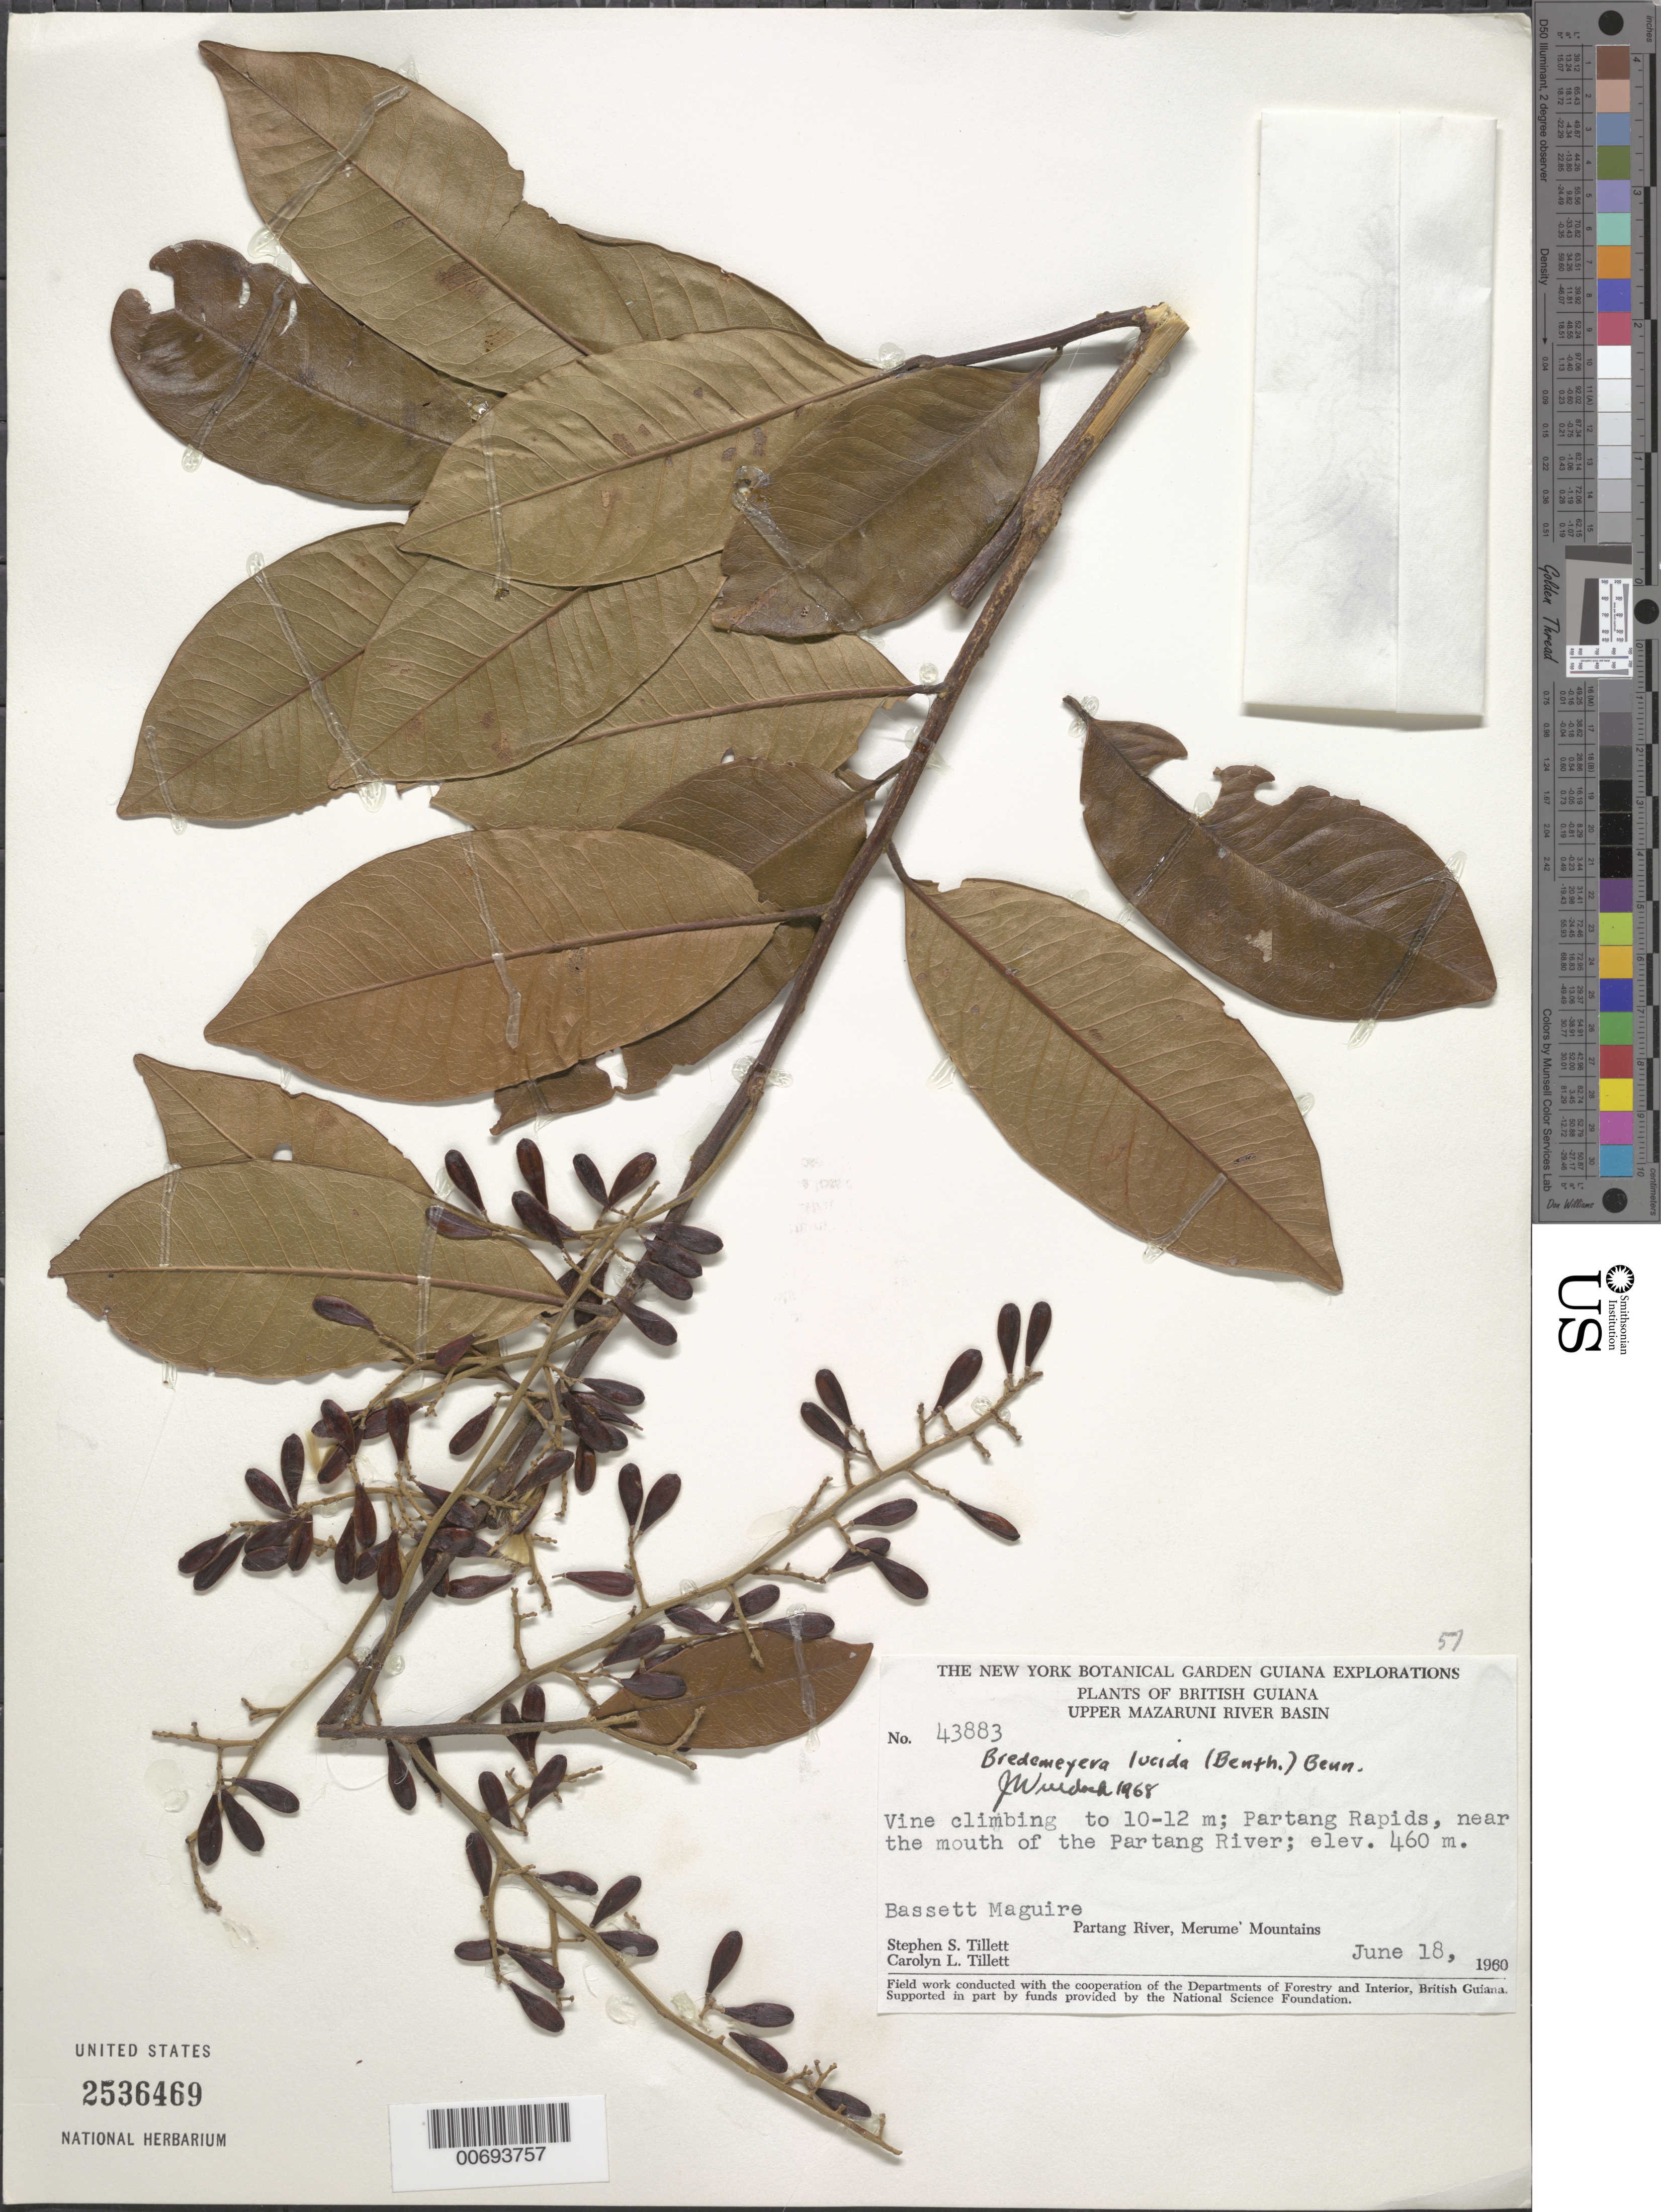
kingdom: Plantae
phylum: Tracheophyta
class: Magnoliopsida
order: Fabales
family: Polygalaceae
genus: Bredemeyera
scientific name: Bredemeyera lucida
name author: (Benth.) Klotzsch ex Hassk.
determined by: Wurdack, John J., (US), US (UNITED STATES)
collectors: S. S. Tillett, C. L. Tillett & B. Maguire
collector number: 43883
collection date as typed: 18-Jun-60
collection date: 1960-06-18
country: Guyana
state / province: Cuyuni-Mazaruni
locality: Partang Rapids, near the mouth Partang R., Merume Mts.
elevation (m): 460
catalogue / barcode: US 2536469